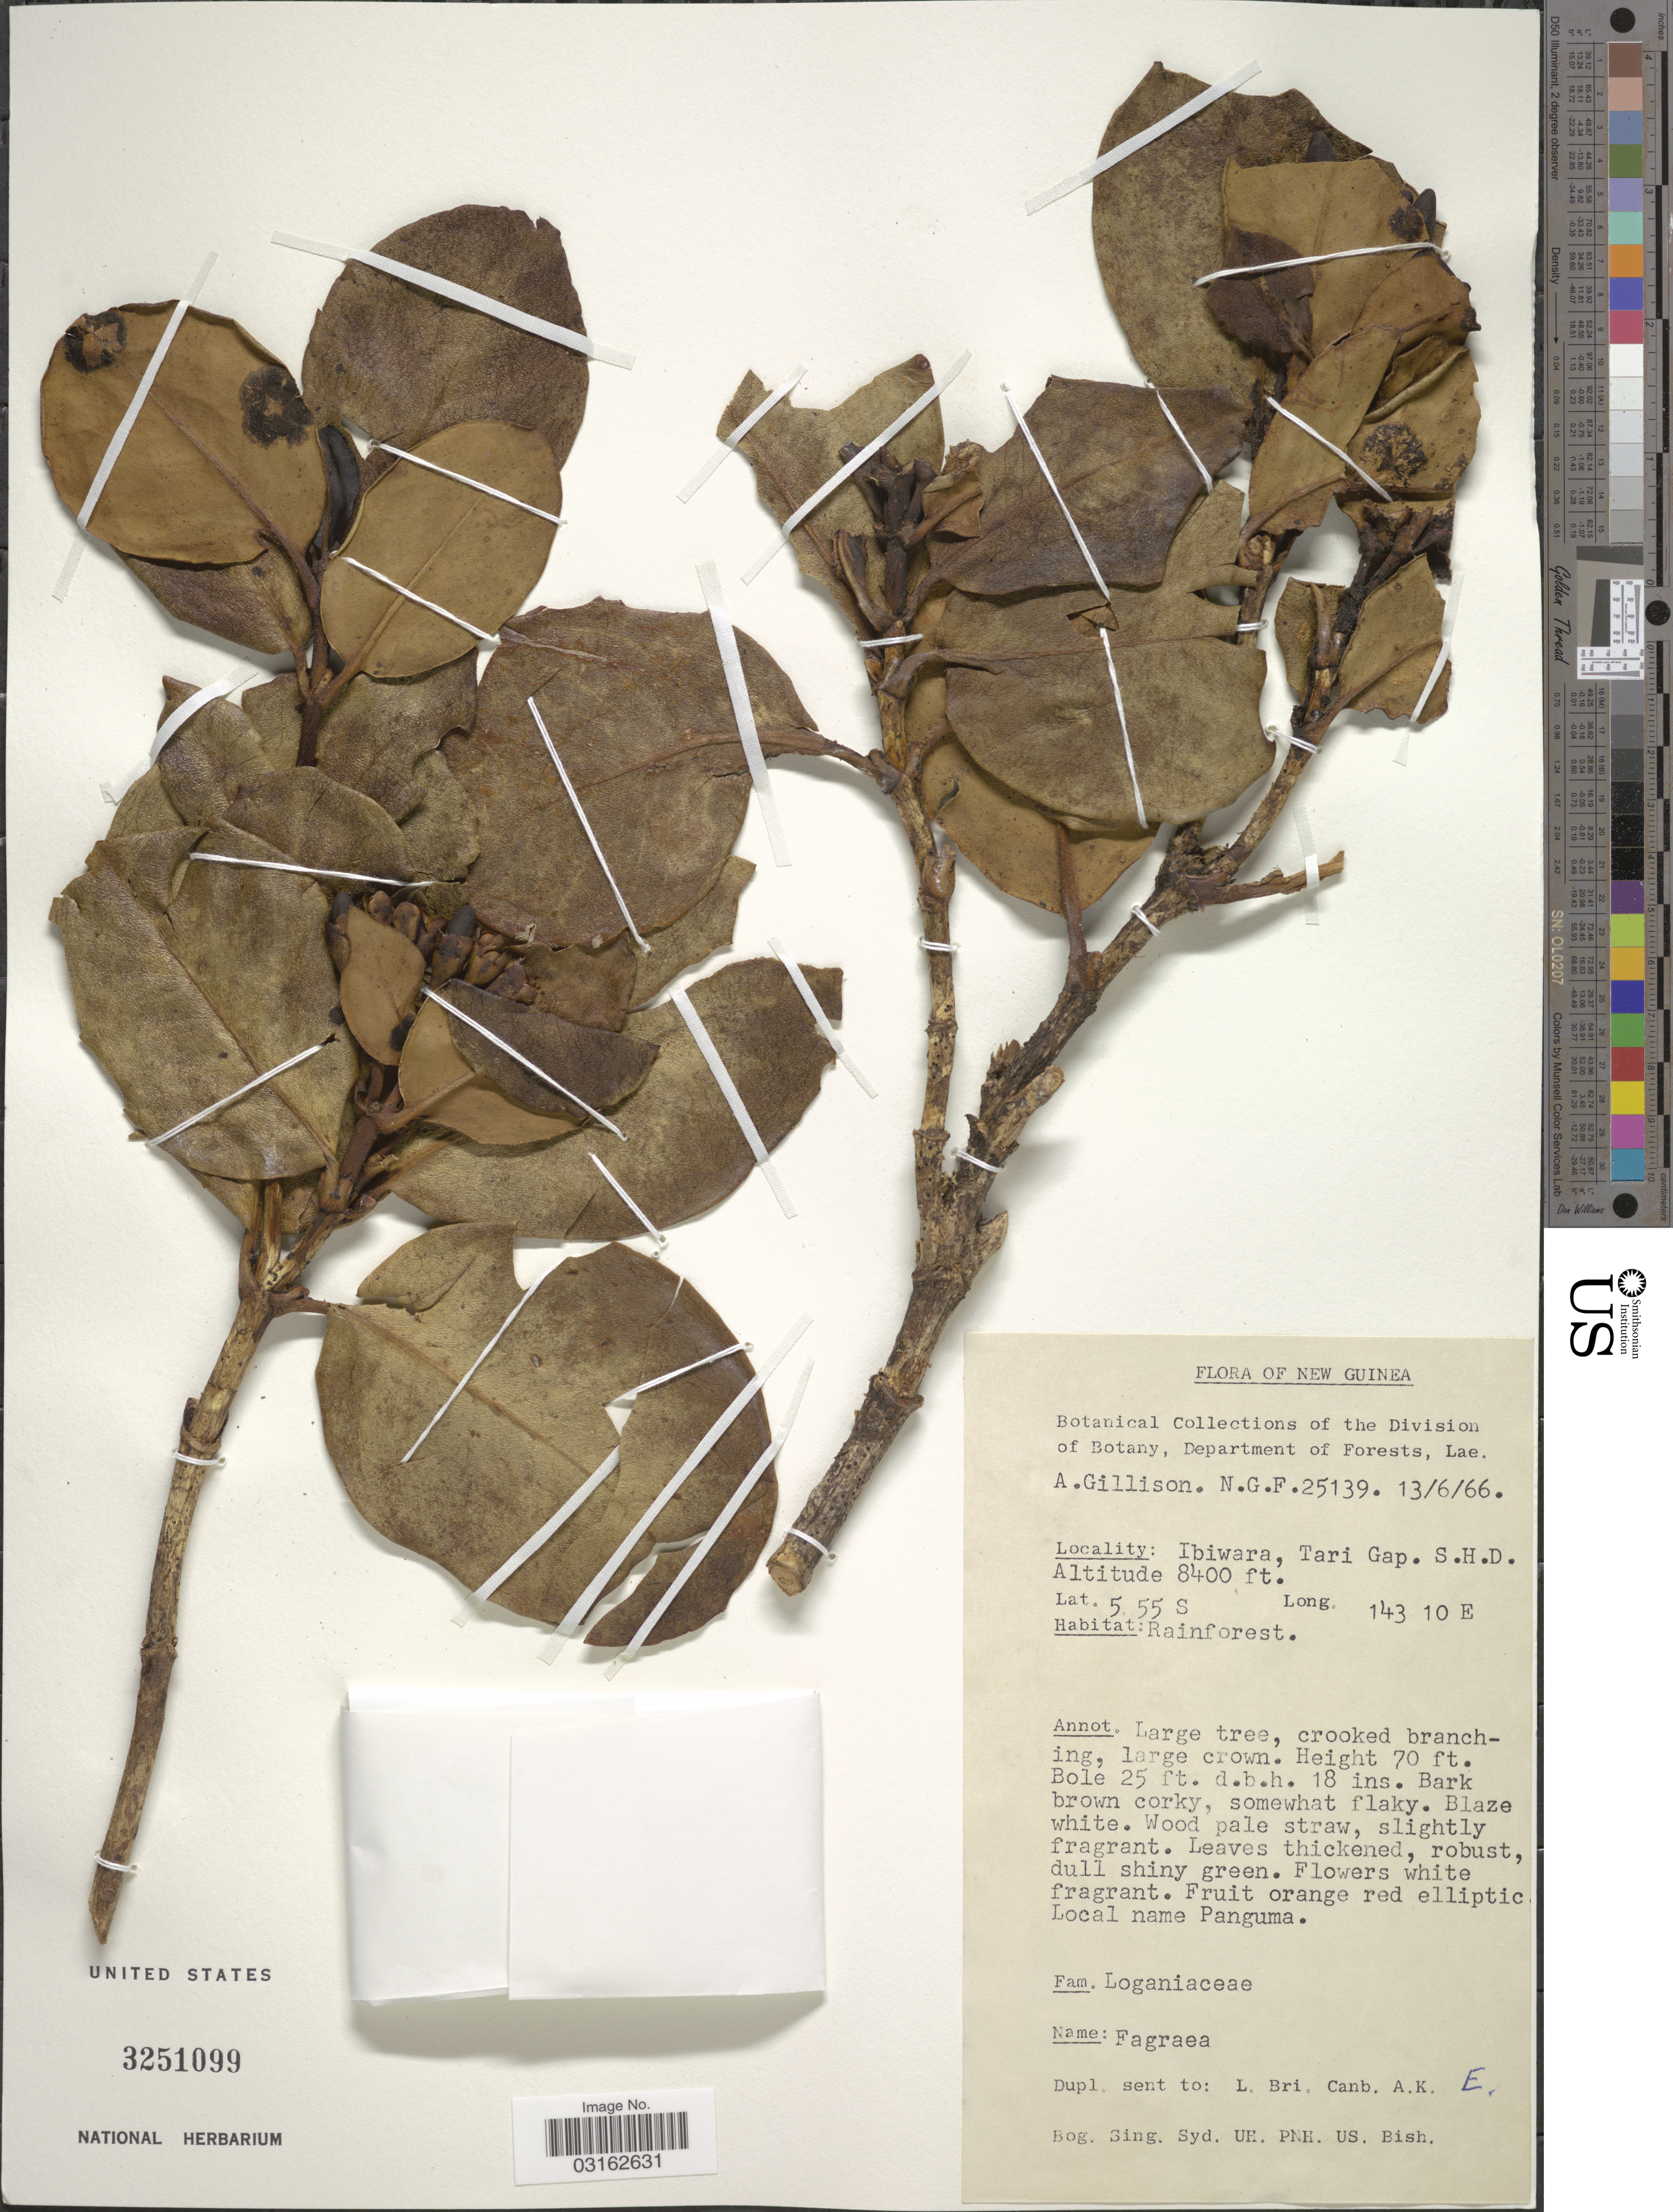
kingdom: Plantae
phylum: Tracheophyta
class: Magnoliopsida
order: Gentianales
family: Gentianaceae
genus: Fagraea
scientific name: Fagraea sp.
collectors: A. Gillison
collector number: N.G.F. 25139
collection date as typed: Transcribed d/m/y: 13/6/66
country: Papua New Guinea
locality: New Guinea, Ibiwara, Tari Gap, S.H.D.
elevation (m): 2560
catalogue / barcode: US 3251099